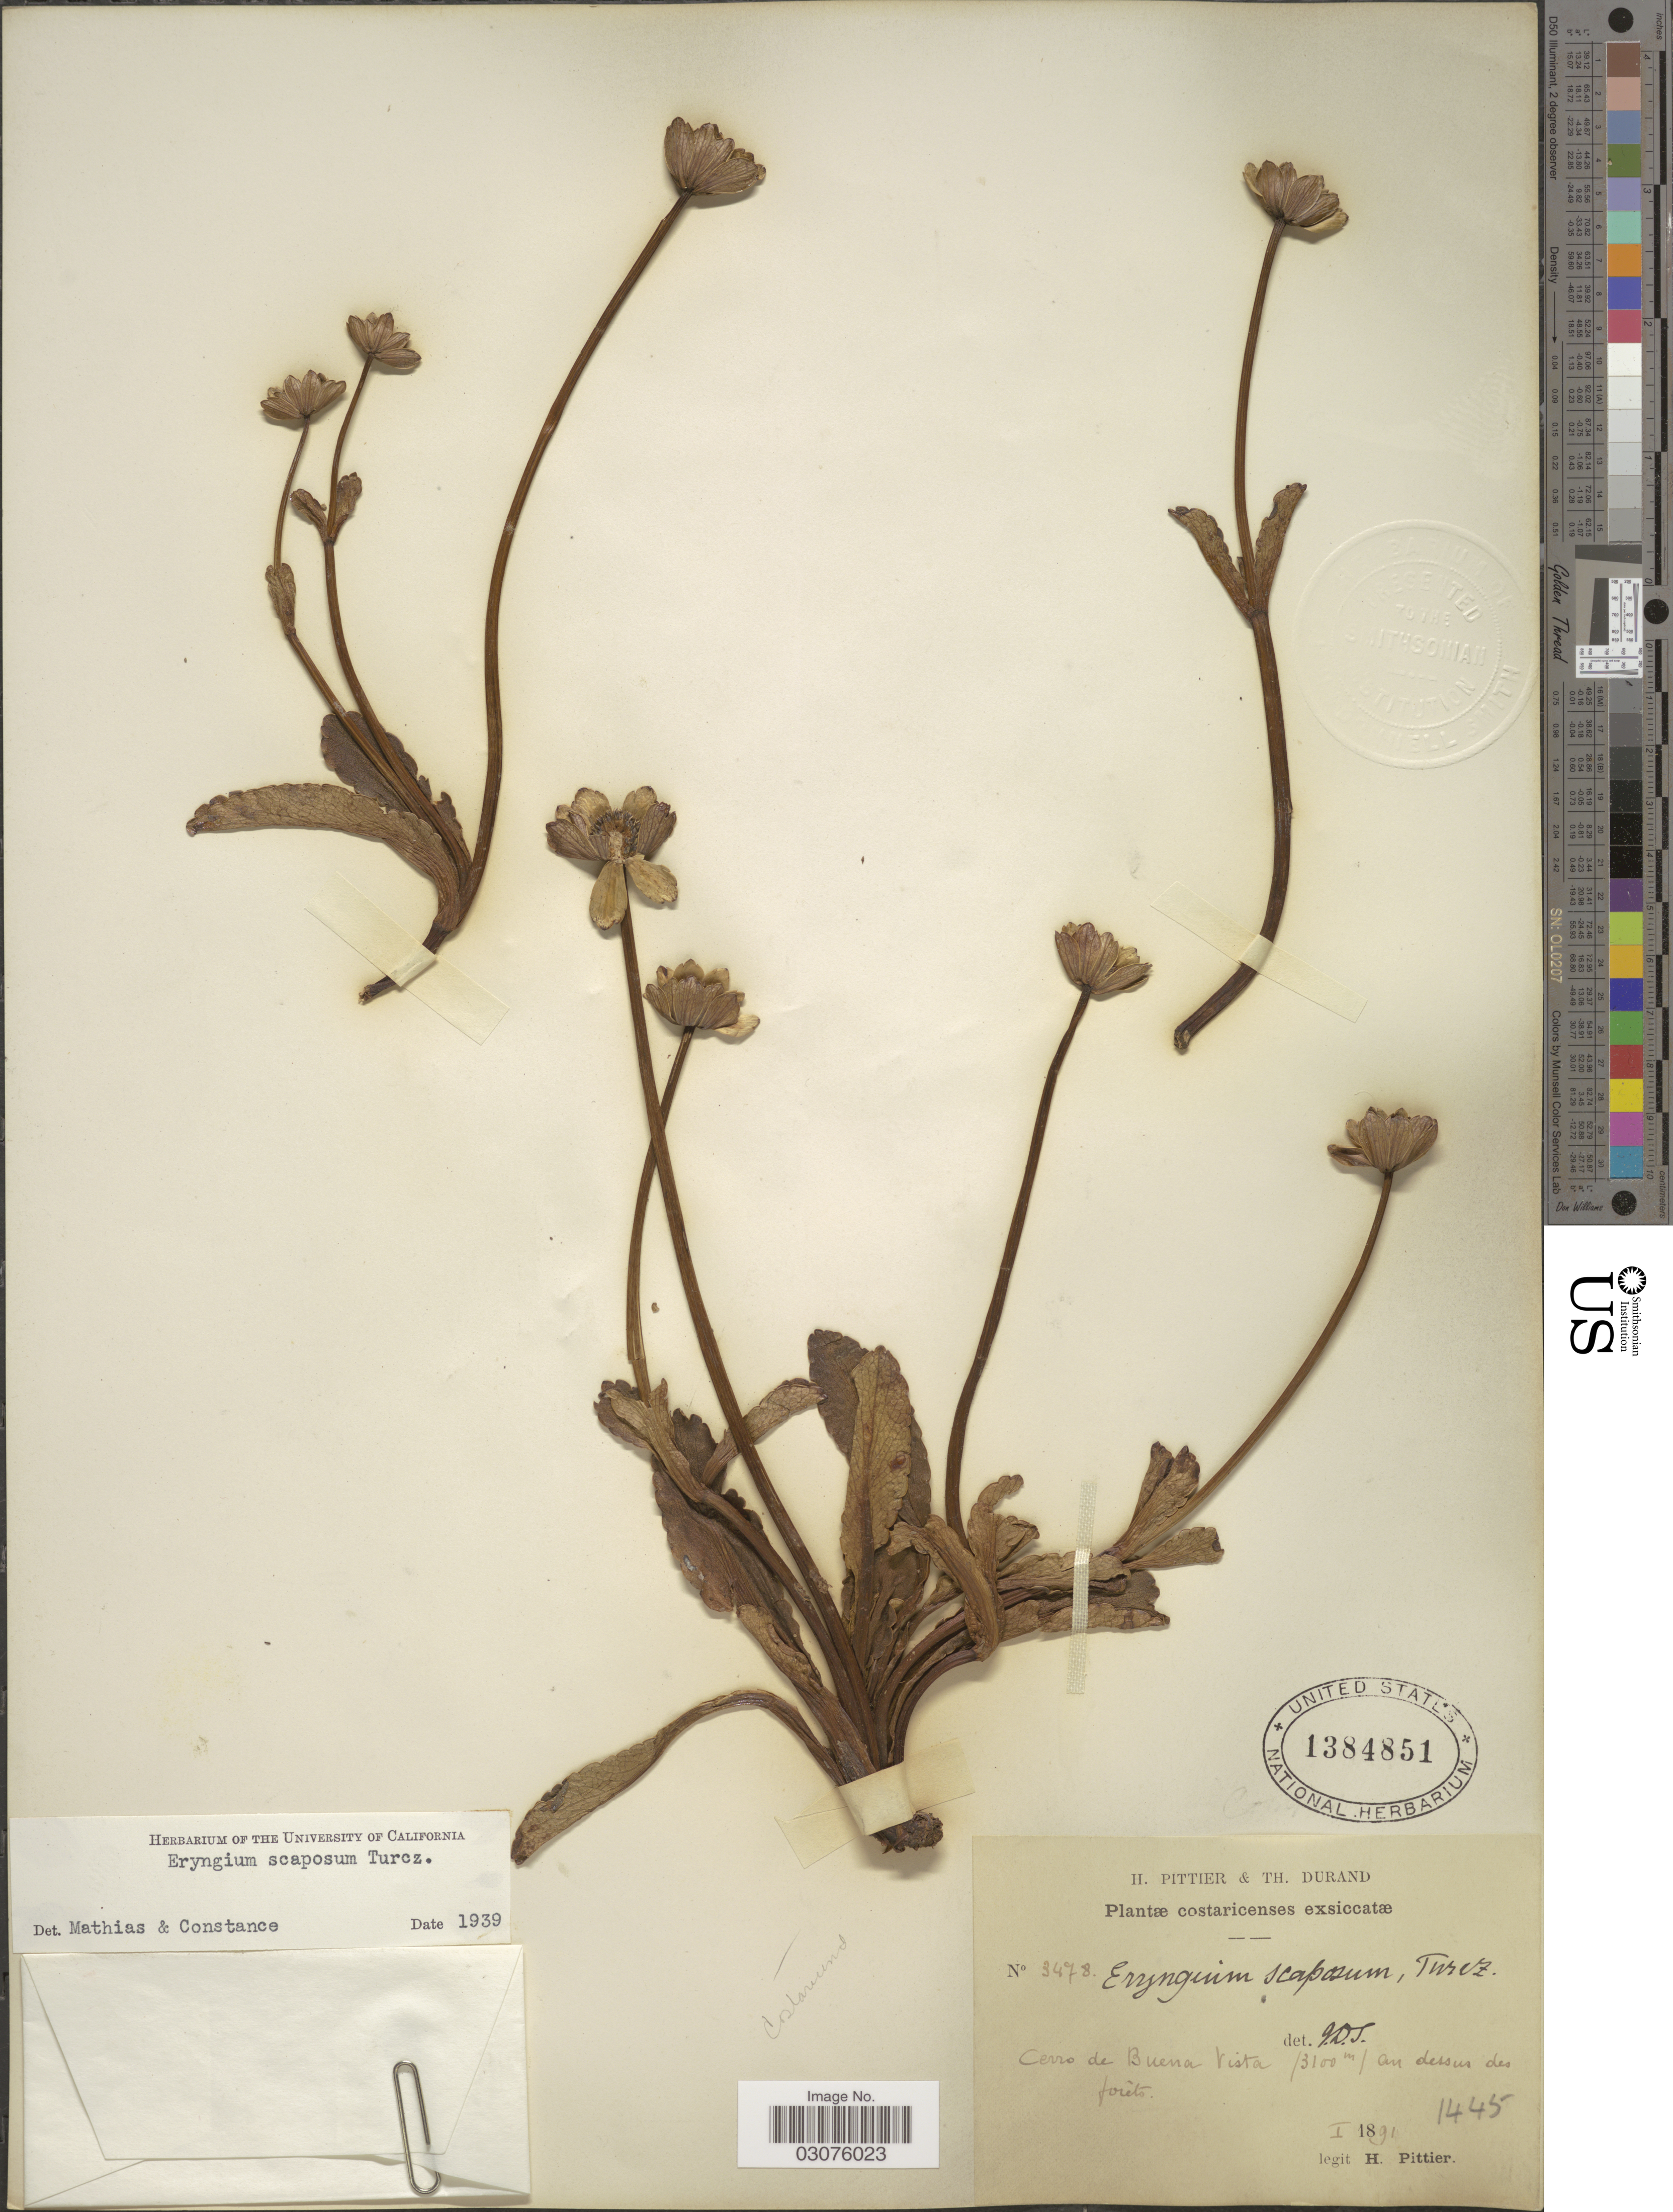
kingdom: Plantae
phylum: Tracheophyta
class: Magnoliopsida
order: Apiales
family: Apiaceae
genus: Eryngium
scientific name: Eryngium scaposum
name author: Turcz.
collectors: H. F. Pittier & T. Durand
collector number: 3878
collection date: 1891-01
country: Mexico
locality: Cerro de Buena Vista.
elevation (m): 3100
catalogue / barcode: US 1384851